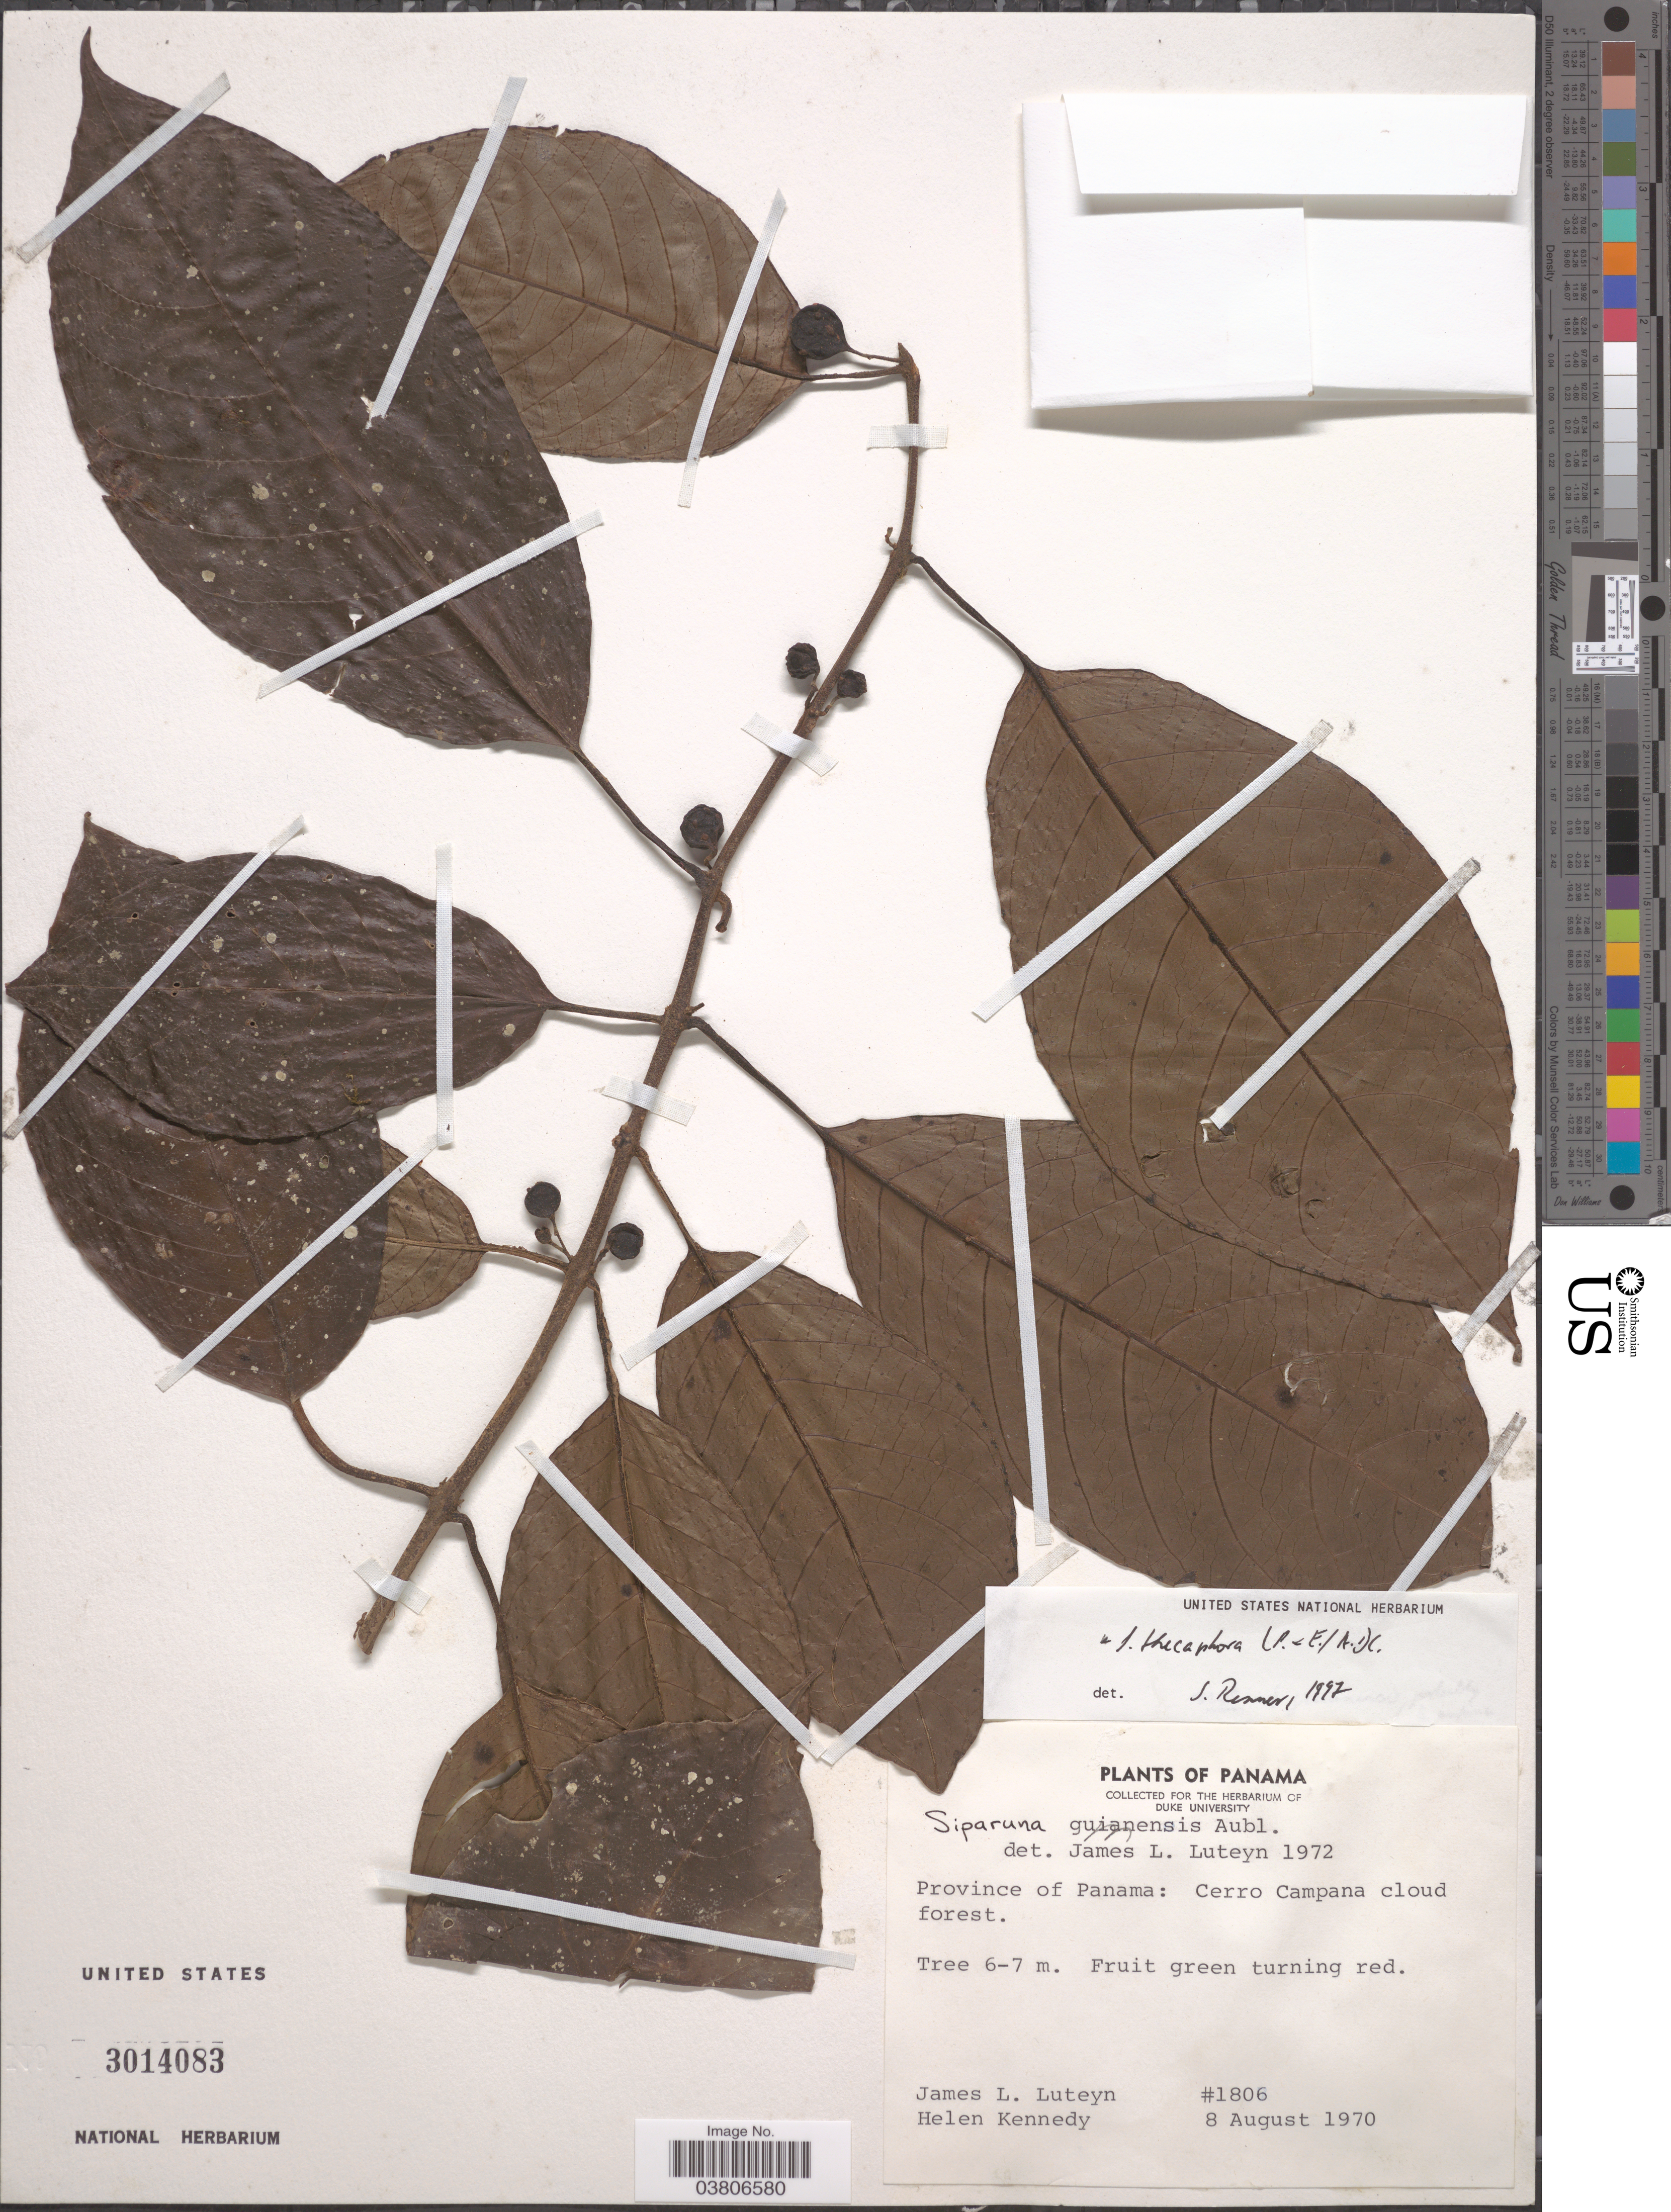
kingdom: Plantae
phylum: Tracheophyta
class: Magnoliopsida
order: Laurales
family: Siparunaceae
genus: Siparuna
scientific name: Siparuna thecaphora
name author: (Poepp. & Endl.) A. DC.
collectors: J. L. Luteyn & H. Kennedy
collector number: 1806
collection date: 1970-08-08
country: Panama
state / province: Panamá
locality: Cerro Campana cloud forest.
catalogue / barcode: US 3014083